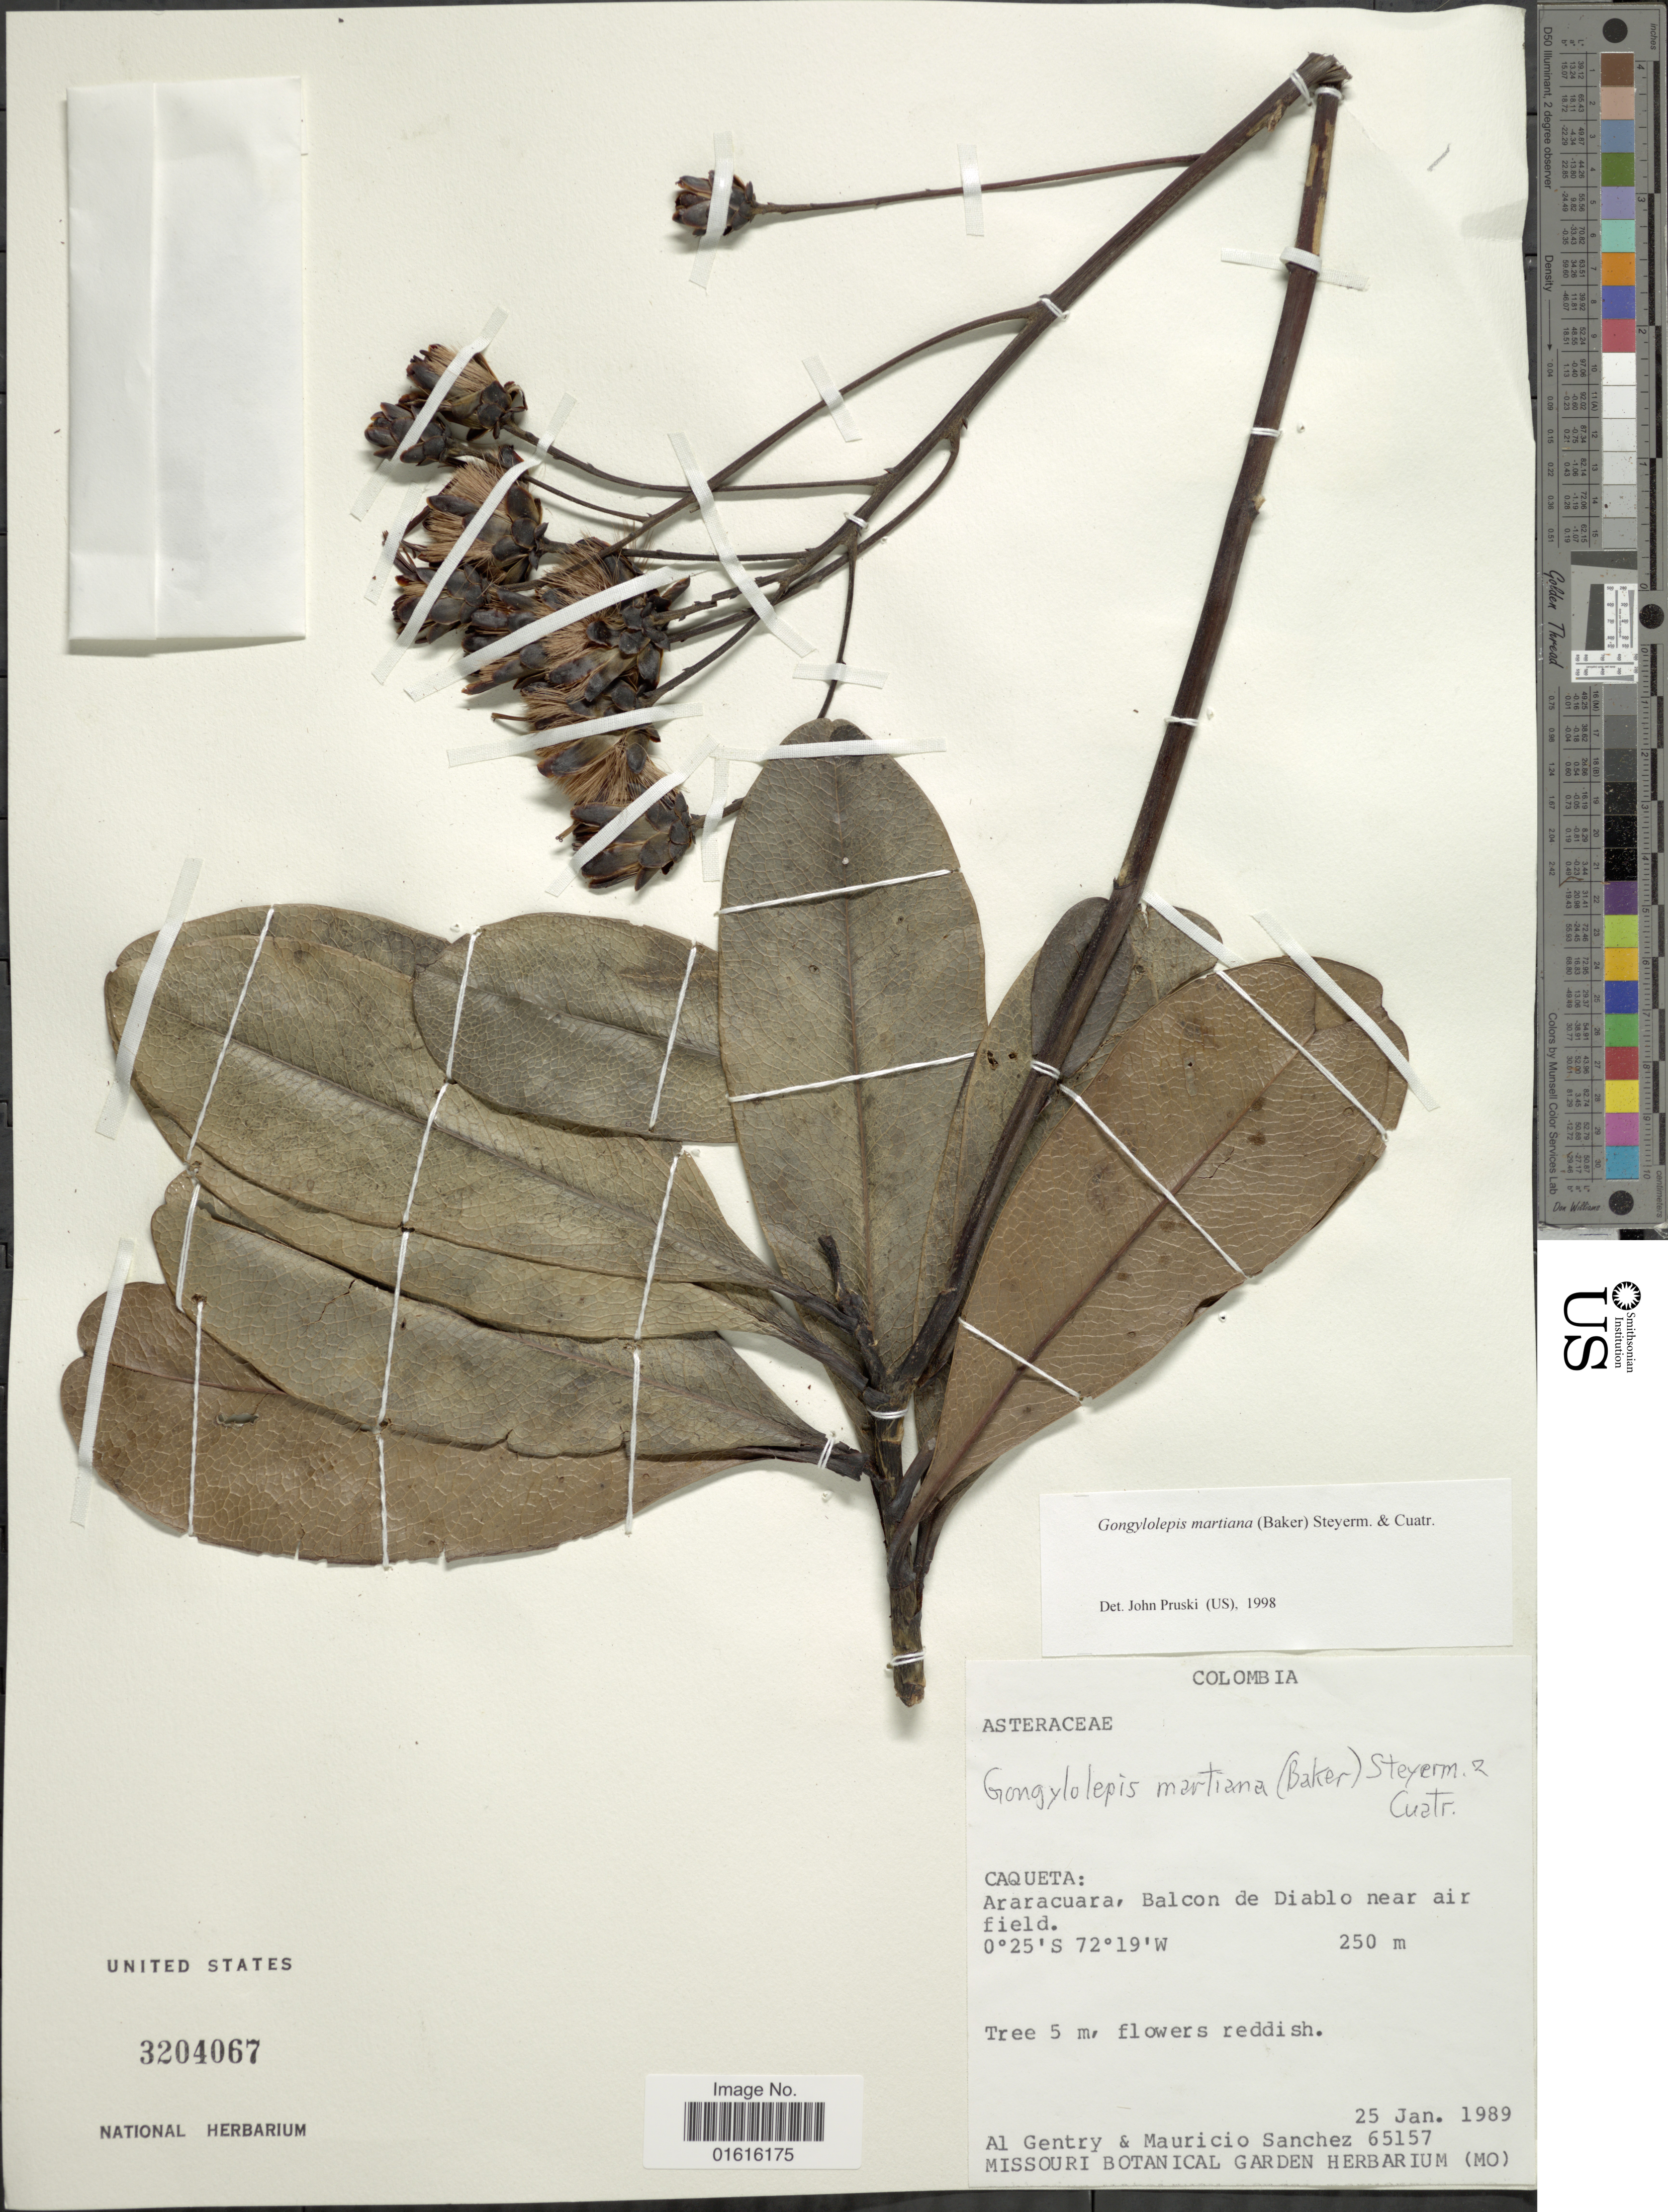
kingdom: Plantae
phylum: Tracheophyta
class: Magnoliopsida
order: Asterales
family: Asteraceae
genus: Gongylolepis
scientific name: Gongylolepis martiana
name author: (Baker) Steyerm. & Cuatrec.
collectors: A. H. Gentry & M. Sanchez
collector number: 65157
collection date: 1989-01-25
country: Colombia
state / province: Caquetá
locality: Aracuara, Balcon de Diablo near air field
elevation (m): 250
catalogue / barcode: US 3204067